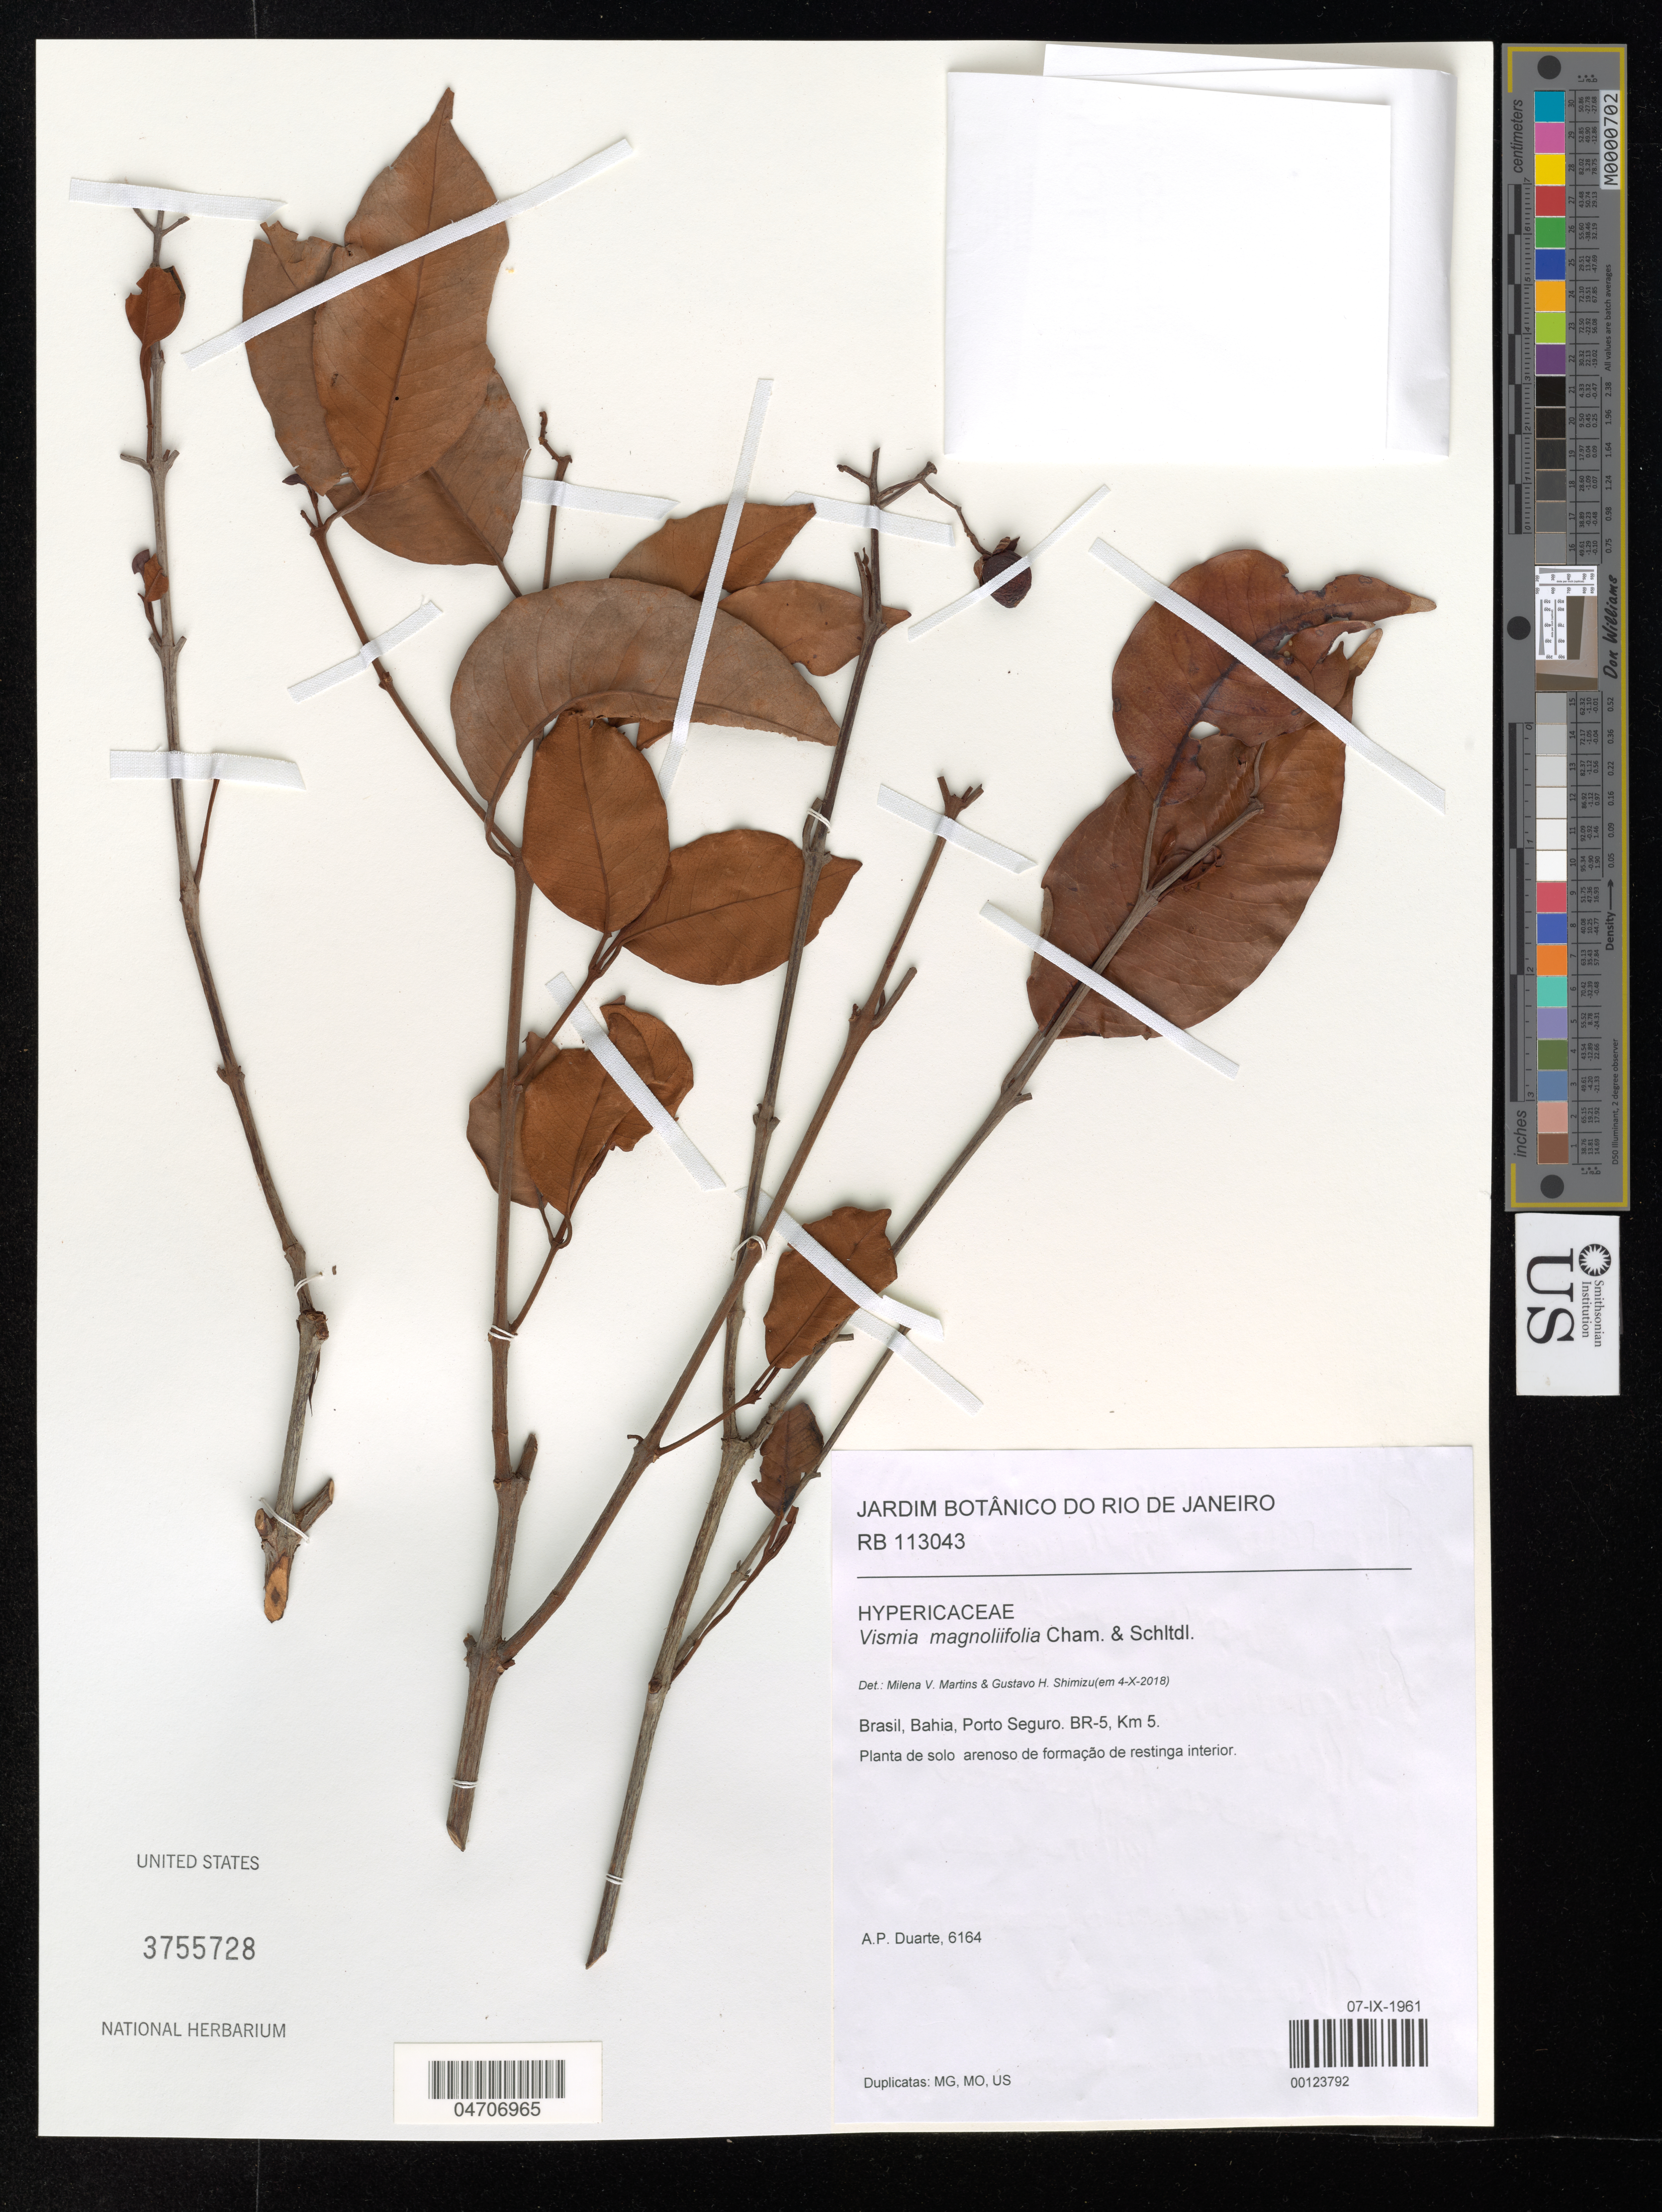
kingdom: Plantae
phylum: Tracheophyta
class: Magnoliopsida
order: Malpighiales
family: Hypericaceae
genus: Vismia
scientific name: Vismia magnoliifolia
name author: Cham. & Schltdl.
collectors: A. P. Duarte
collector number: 6164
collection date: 1961-09-07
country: Brazil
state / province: Bahia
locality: Porto Seguro. BR-5, Km 5.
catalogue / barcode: US 3755728